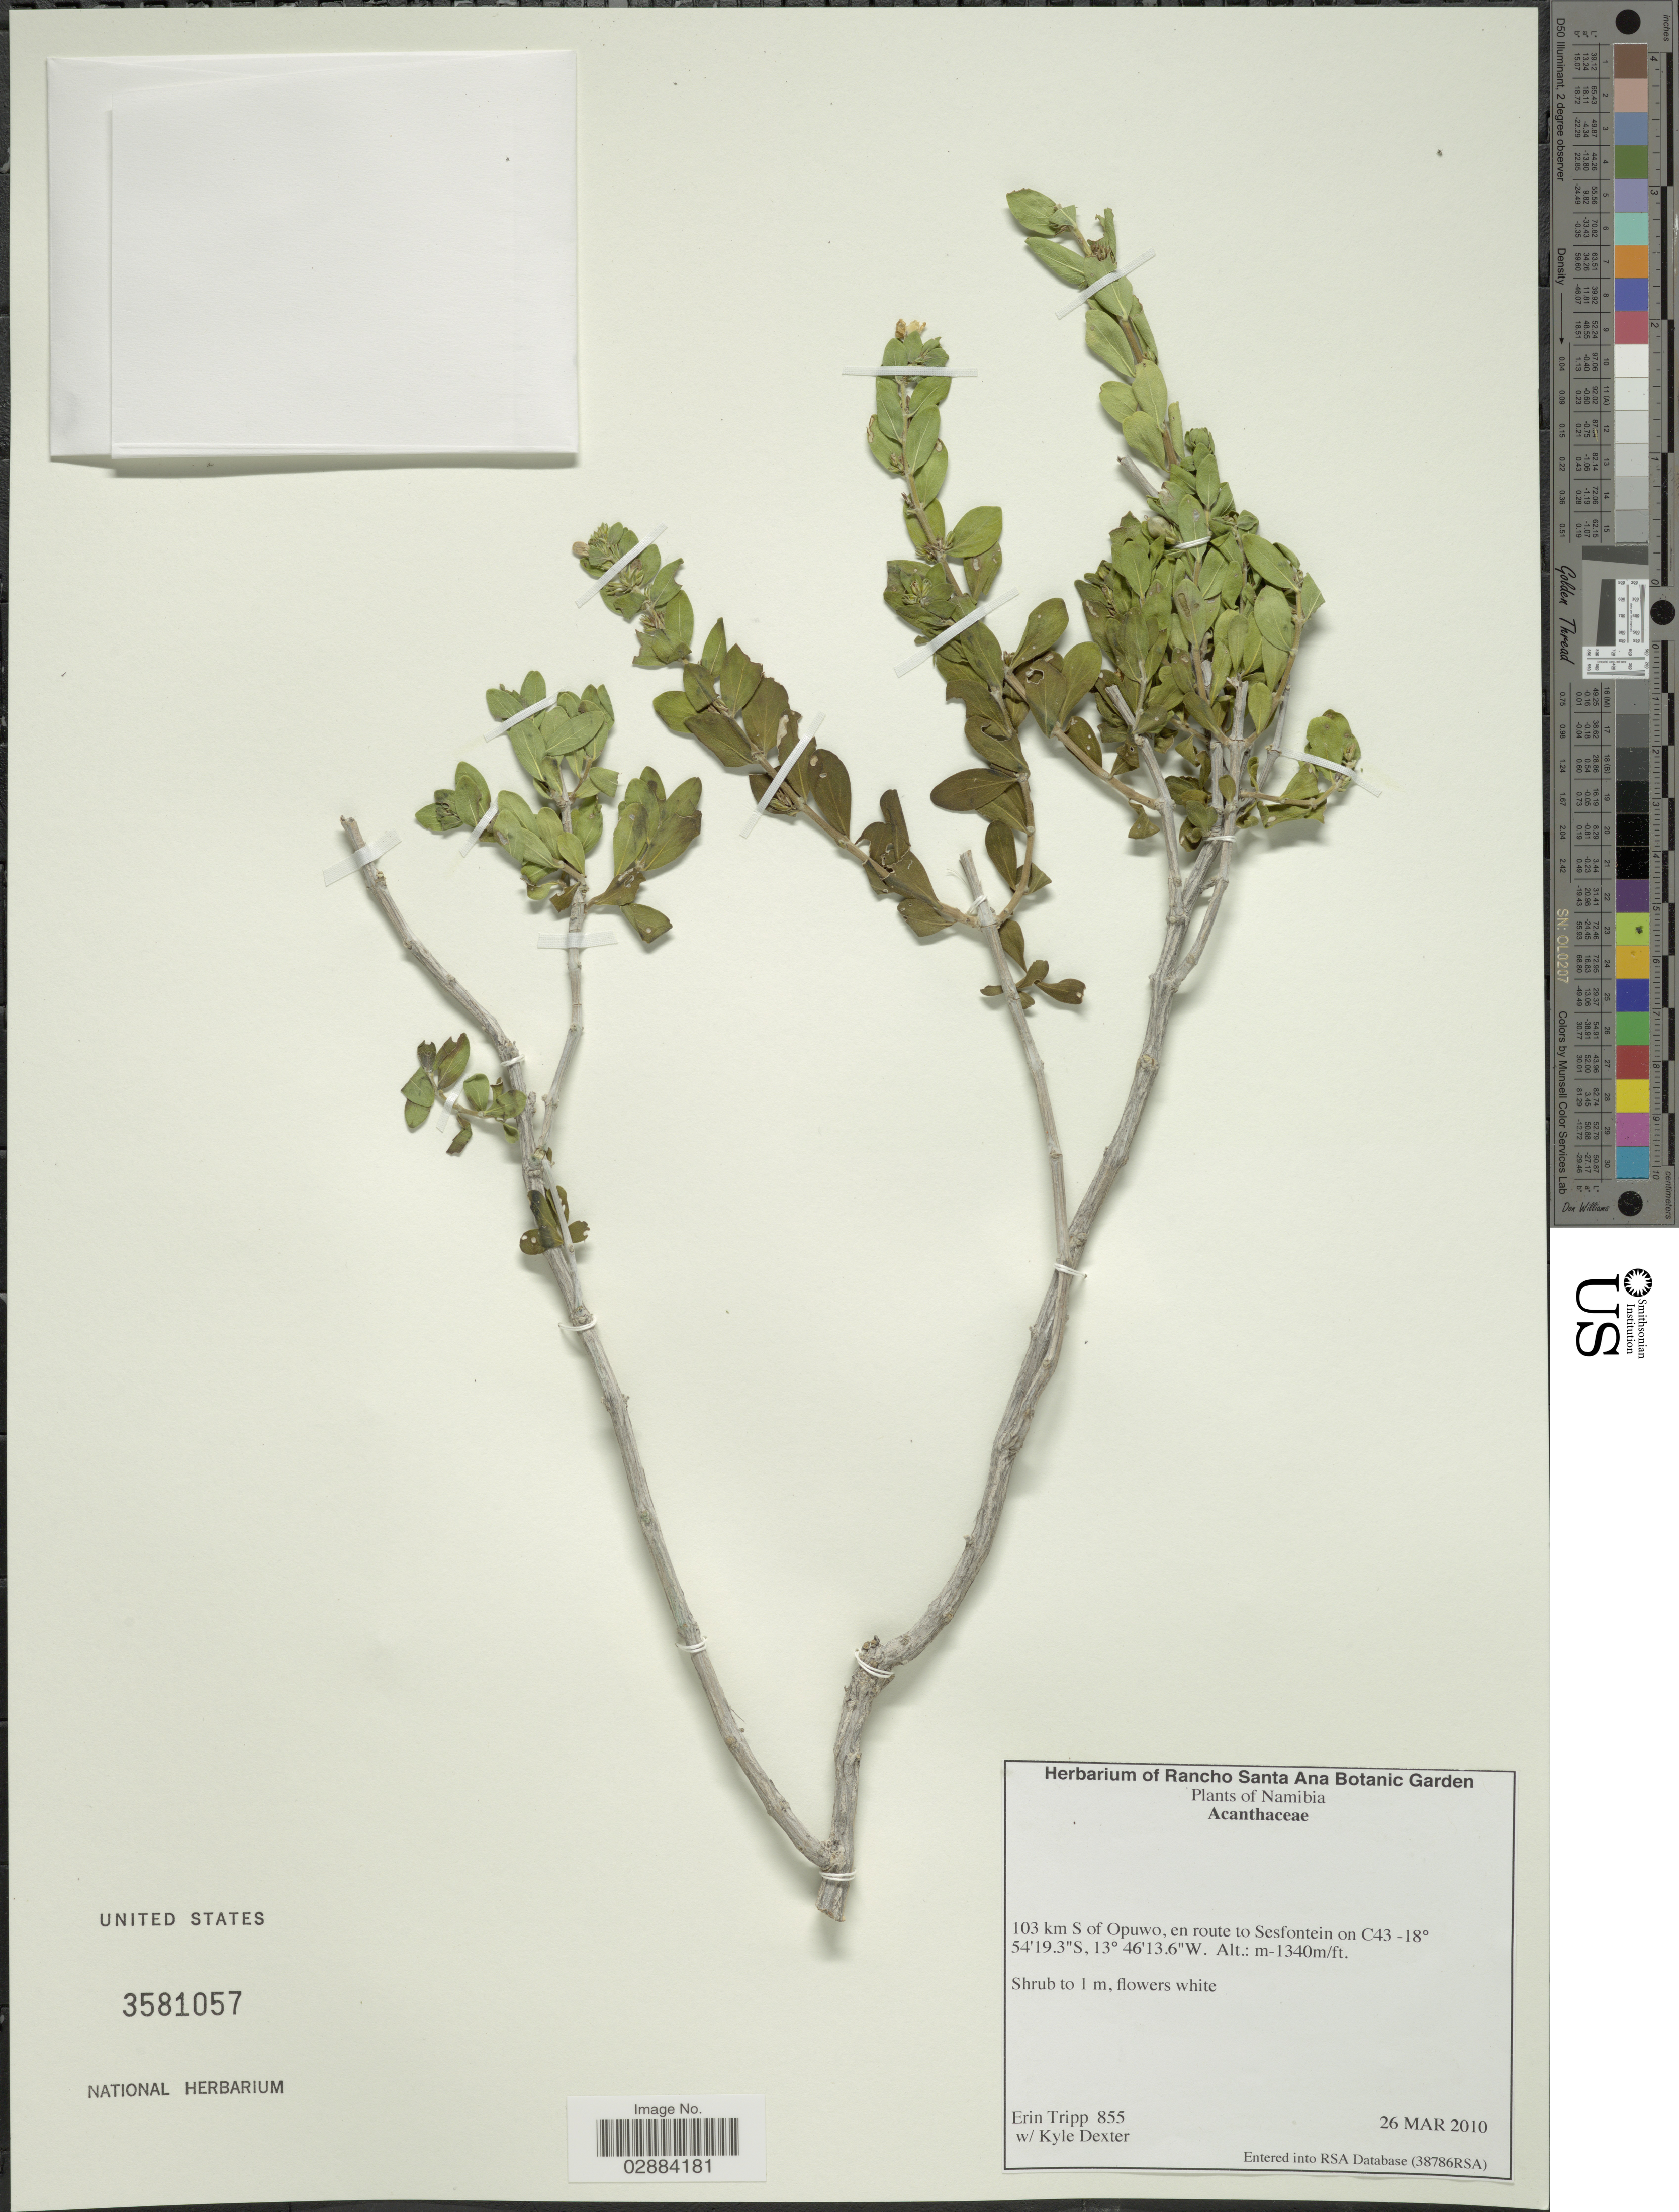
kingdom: Plantae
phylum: Tracheophyta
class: Magnoliopsida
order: Lamiales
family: Acanthaceae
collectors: E. Tripp & K. Dexter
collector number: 855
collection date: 2010-03-26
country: Namibia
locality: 103 km S of Opuwo, en route to Sesfontein on C43.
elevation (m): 1340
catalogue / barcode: US 3581057